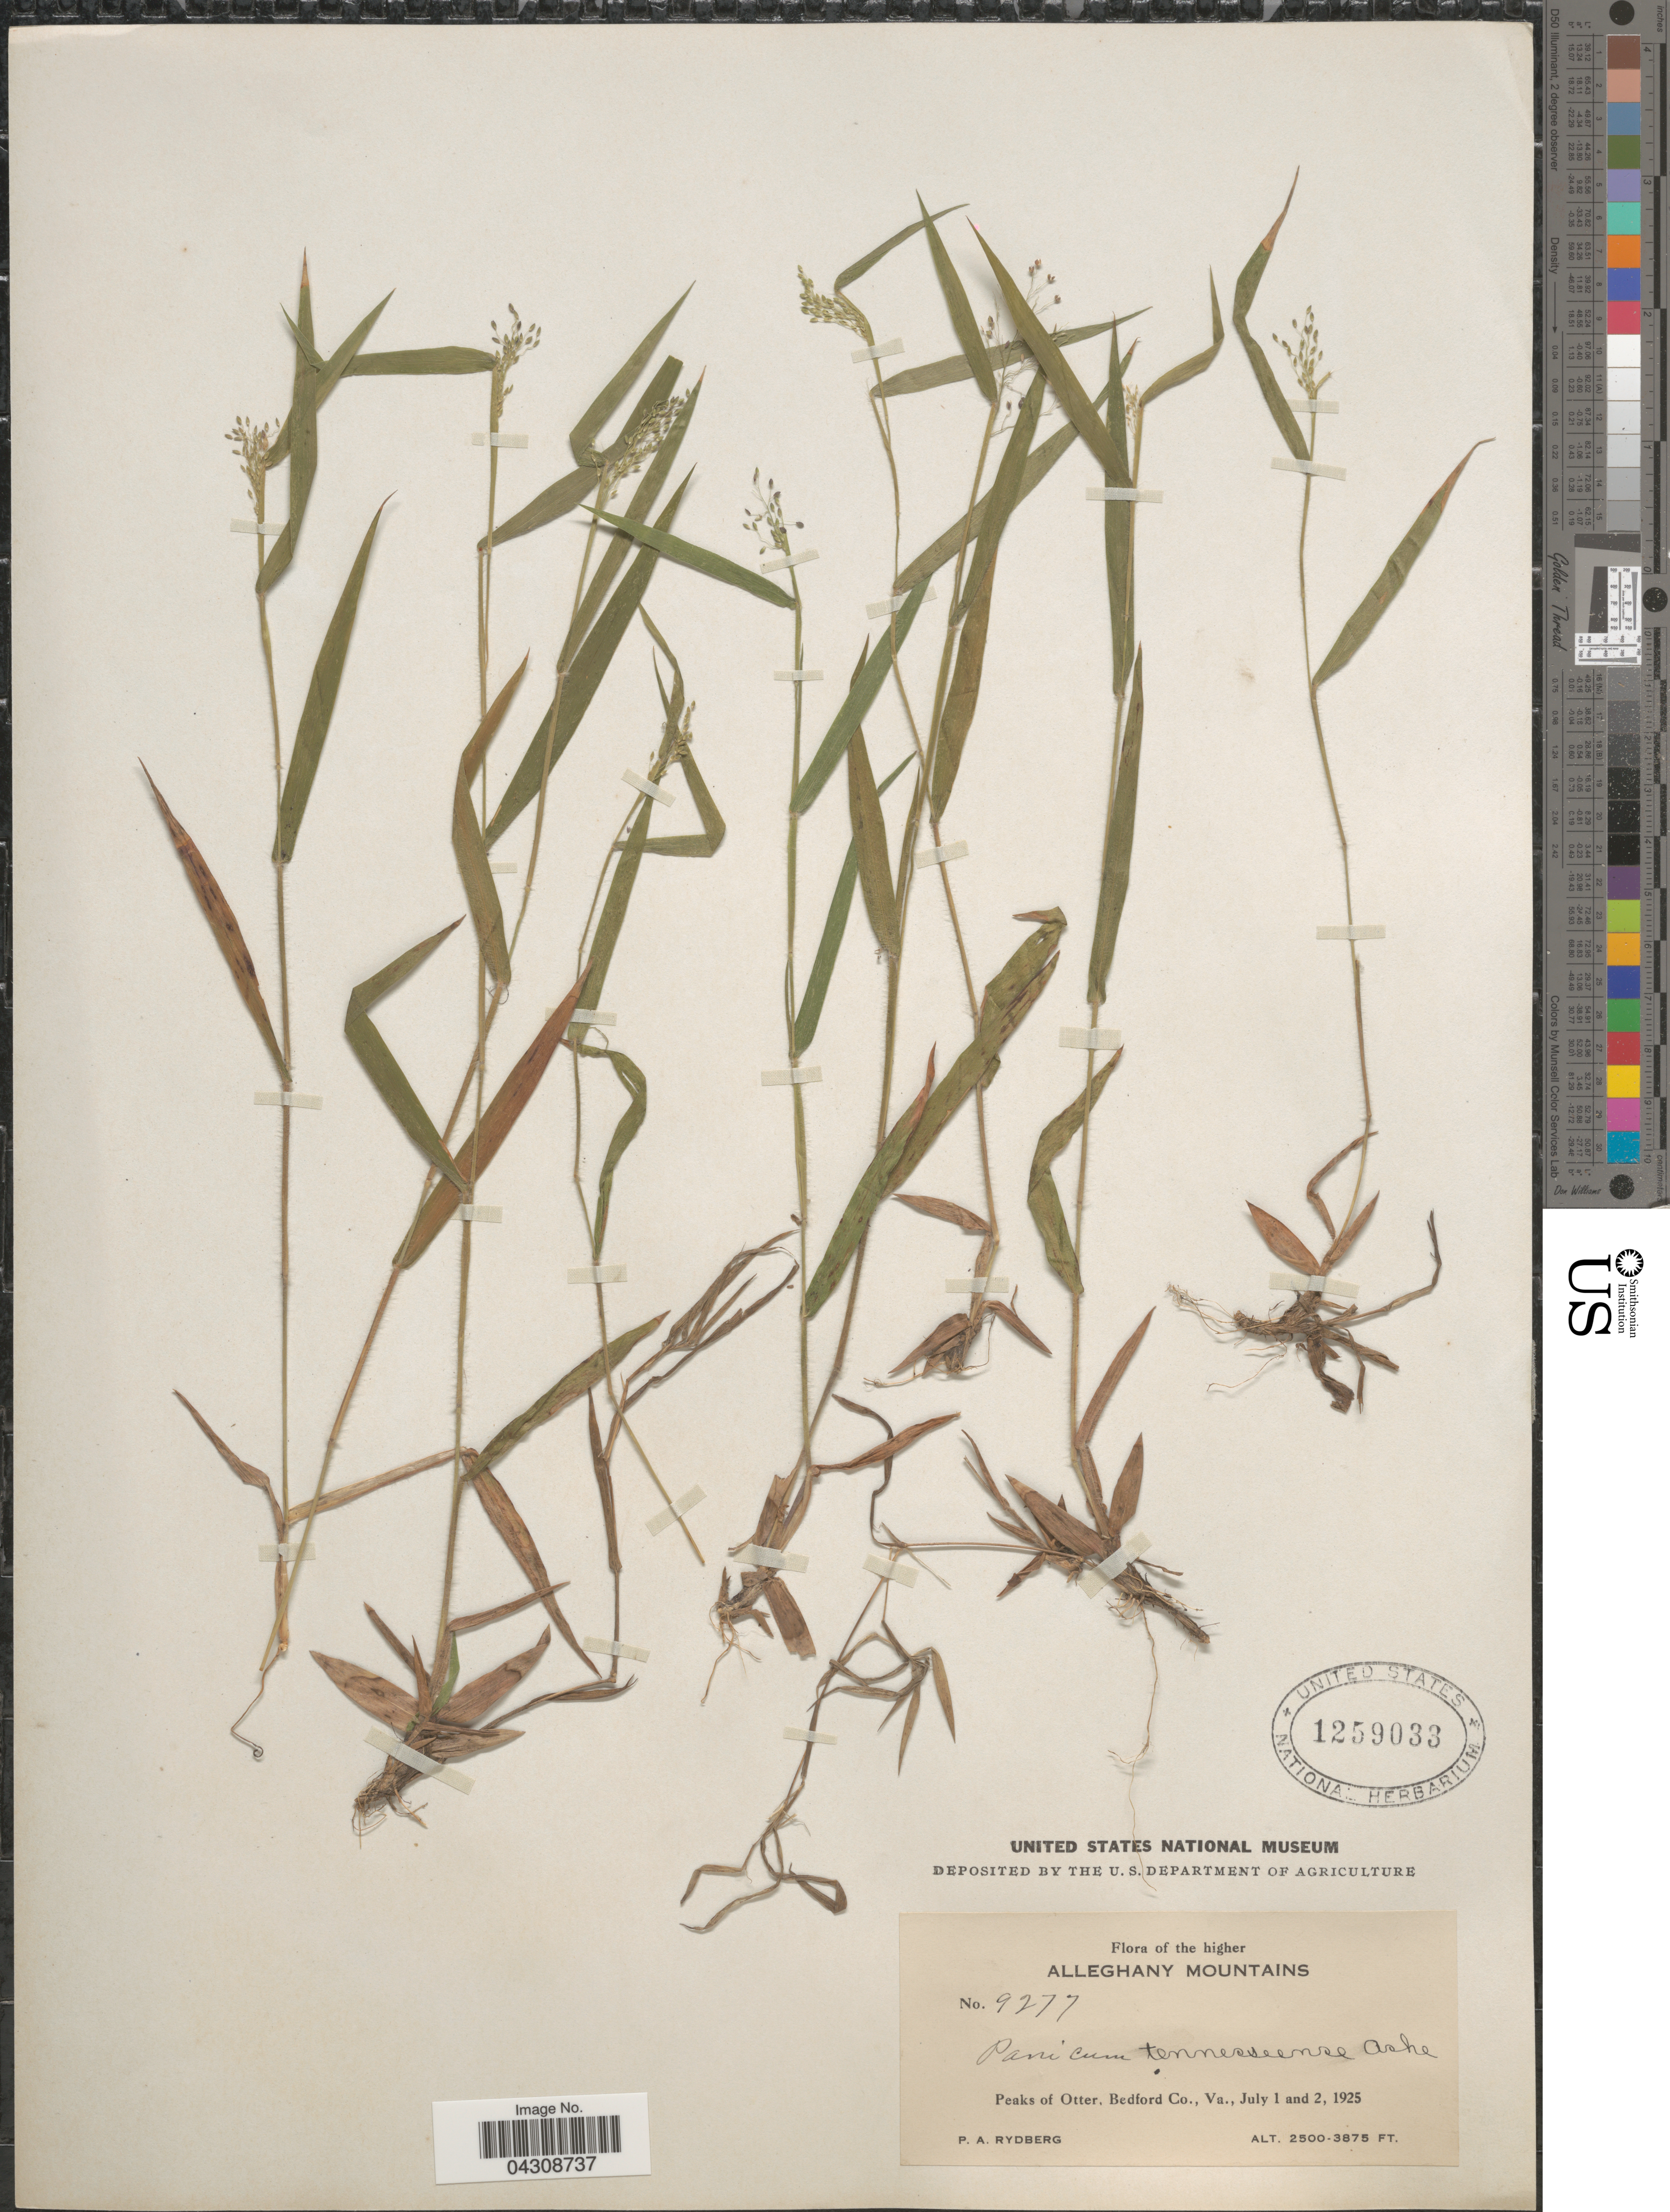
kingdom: Plantae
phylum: Tracheophyta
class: Liliopsida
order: Poales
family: Poaceae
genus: Dichanthelium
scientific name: Dichanthelium acuminatum var. acuminatum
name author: (Sw.) Gould & C.A. Clark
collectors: P. A. Rydberg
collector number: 9277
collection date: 1925-07-01/1925-07-02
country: United States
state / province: Virginia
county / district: Bedford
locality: Higher Alleghany Mountains. Peaks of Otter, Bedford Co.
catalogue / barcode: US 1259033